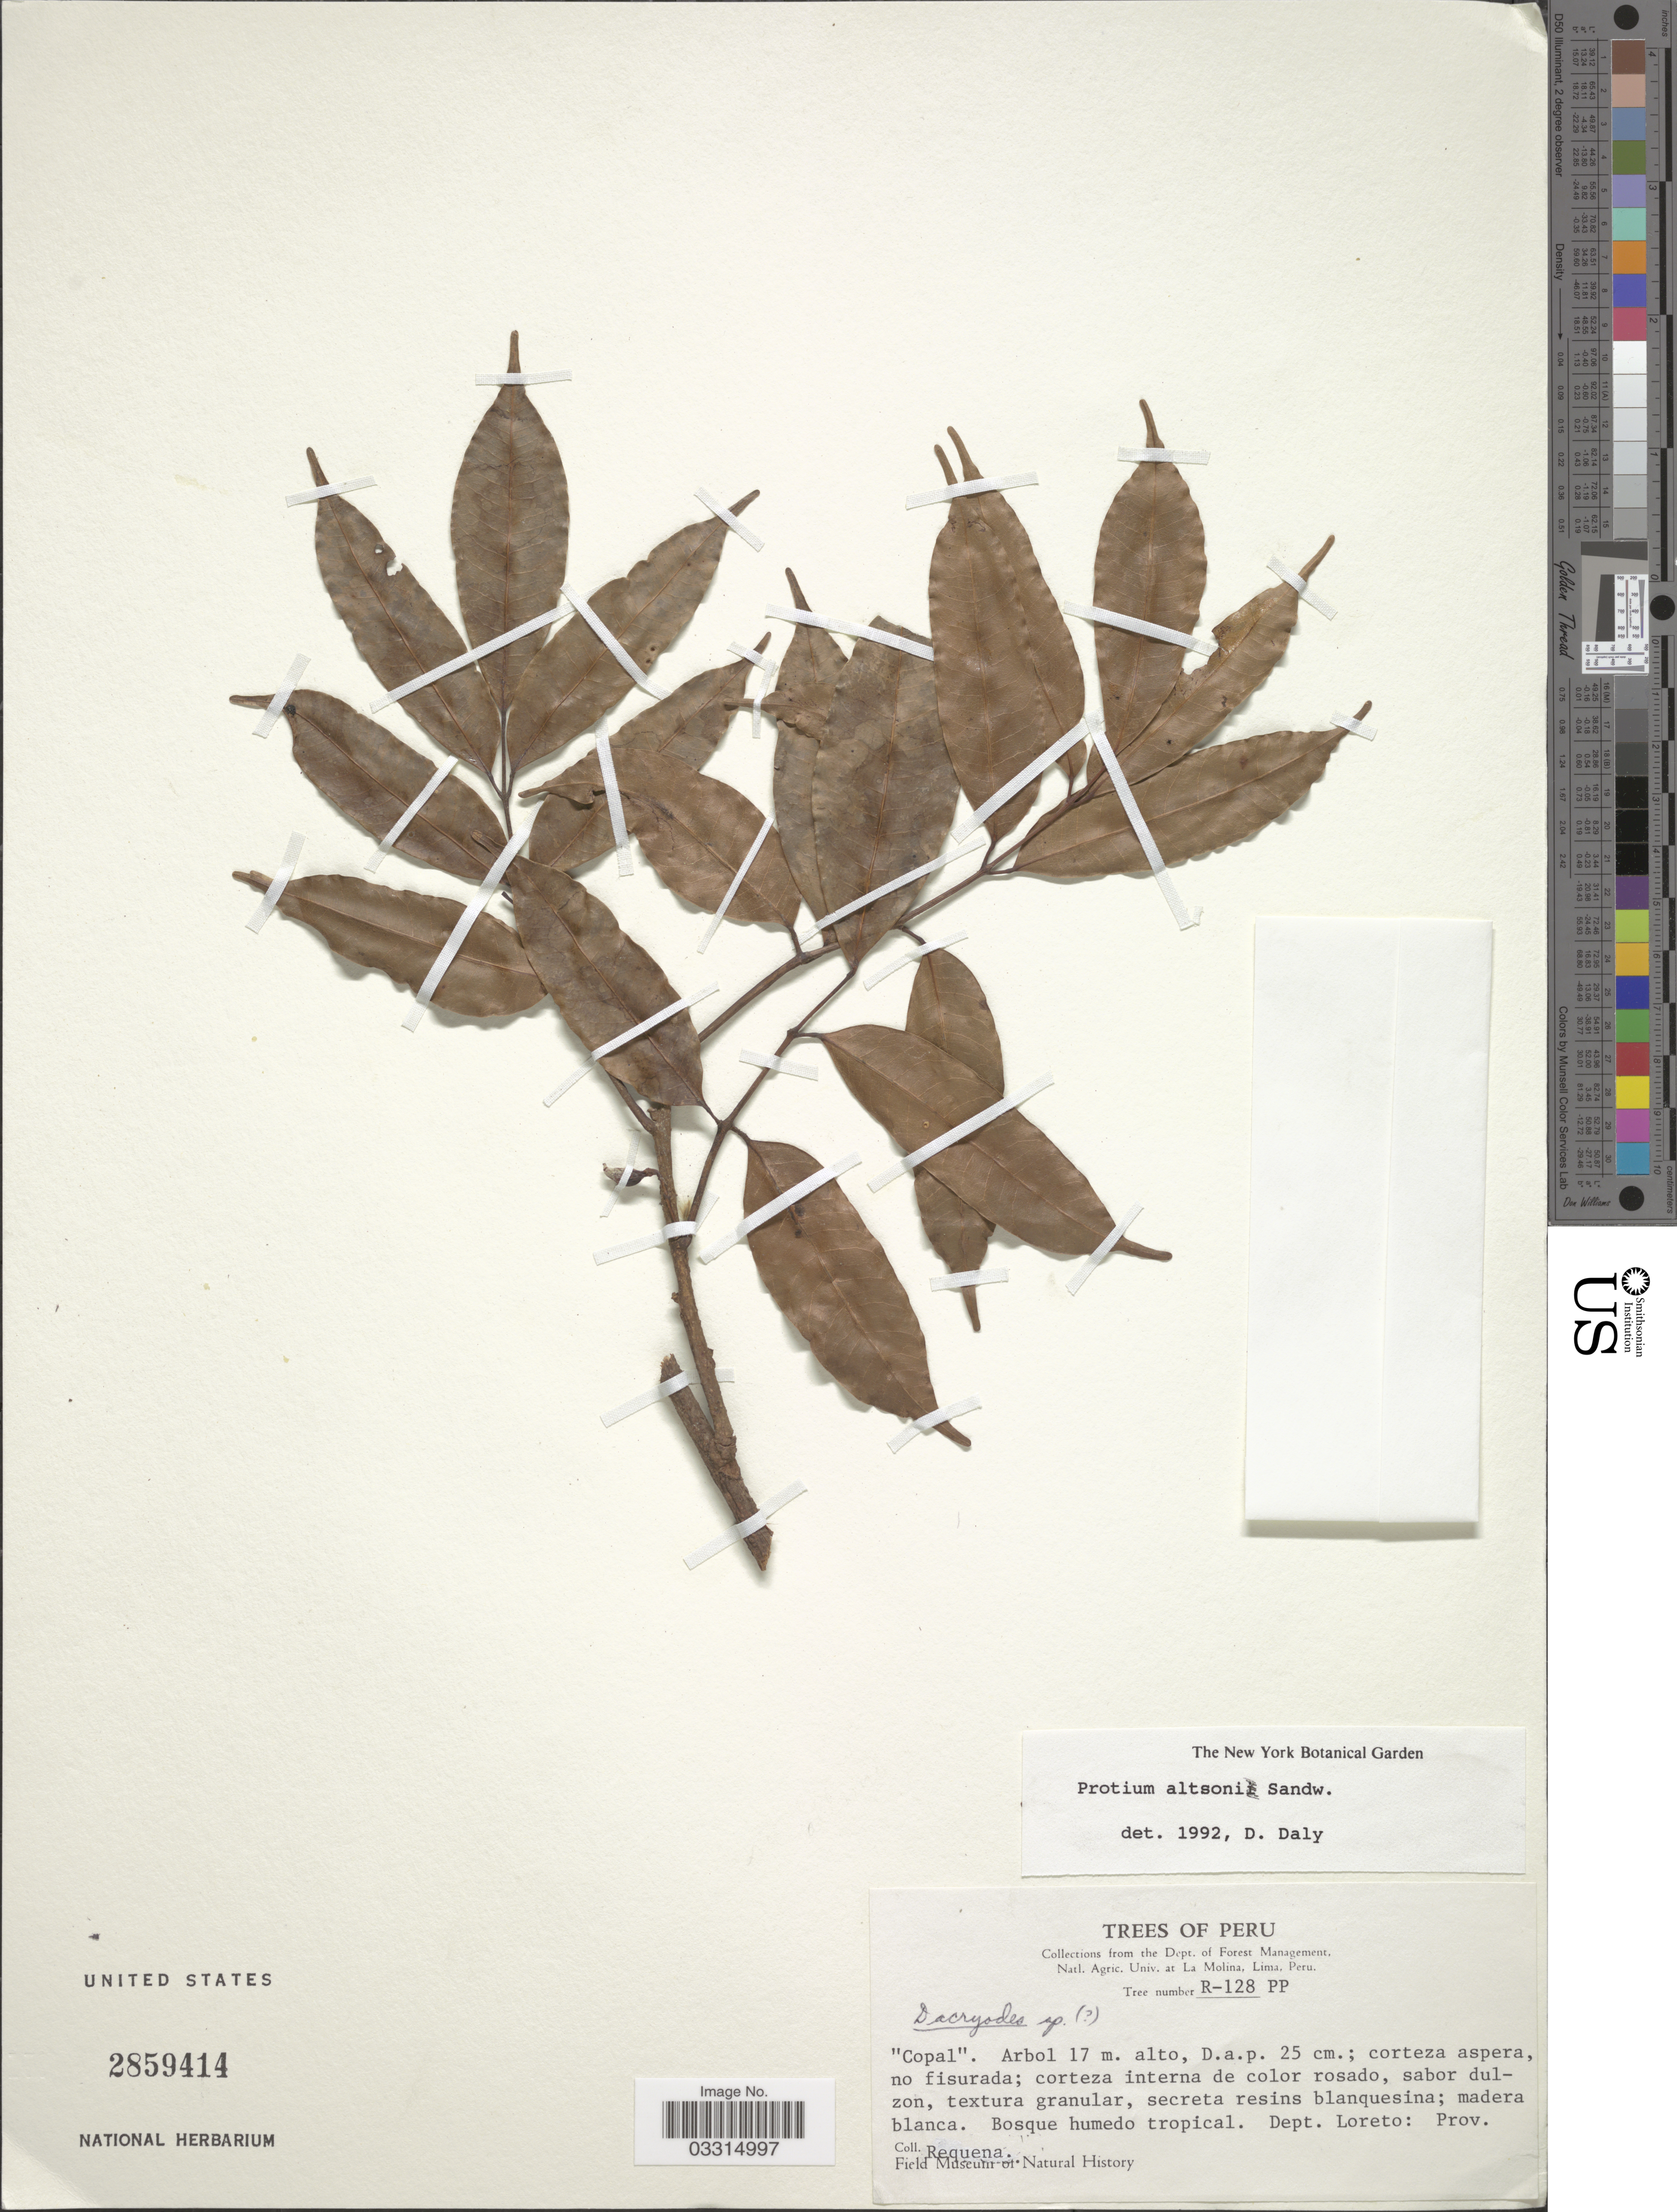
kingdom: Plantae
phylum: Tracheophyta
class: Magnoliopsida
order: Sapindales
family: Burseraceae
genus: Protium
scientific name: Protium altsonii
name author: Sandwith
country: Peru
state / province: Loreto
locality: Dept. Loreto: Prov. Requena.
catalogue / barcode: US 2859414